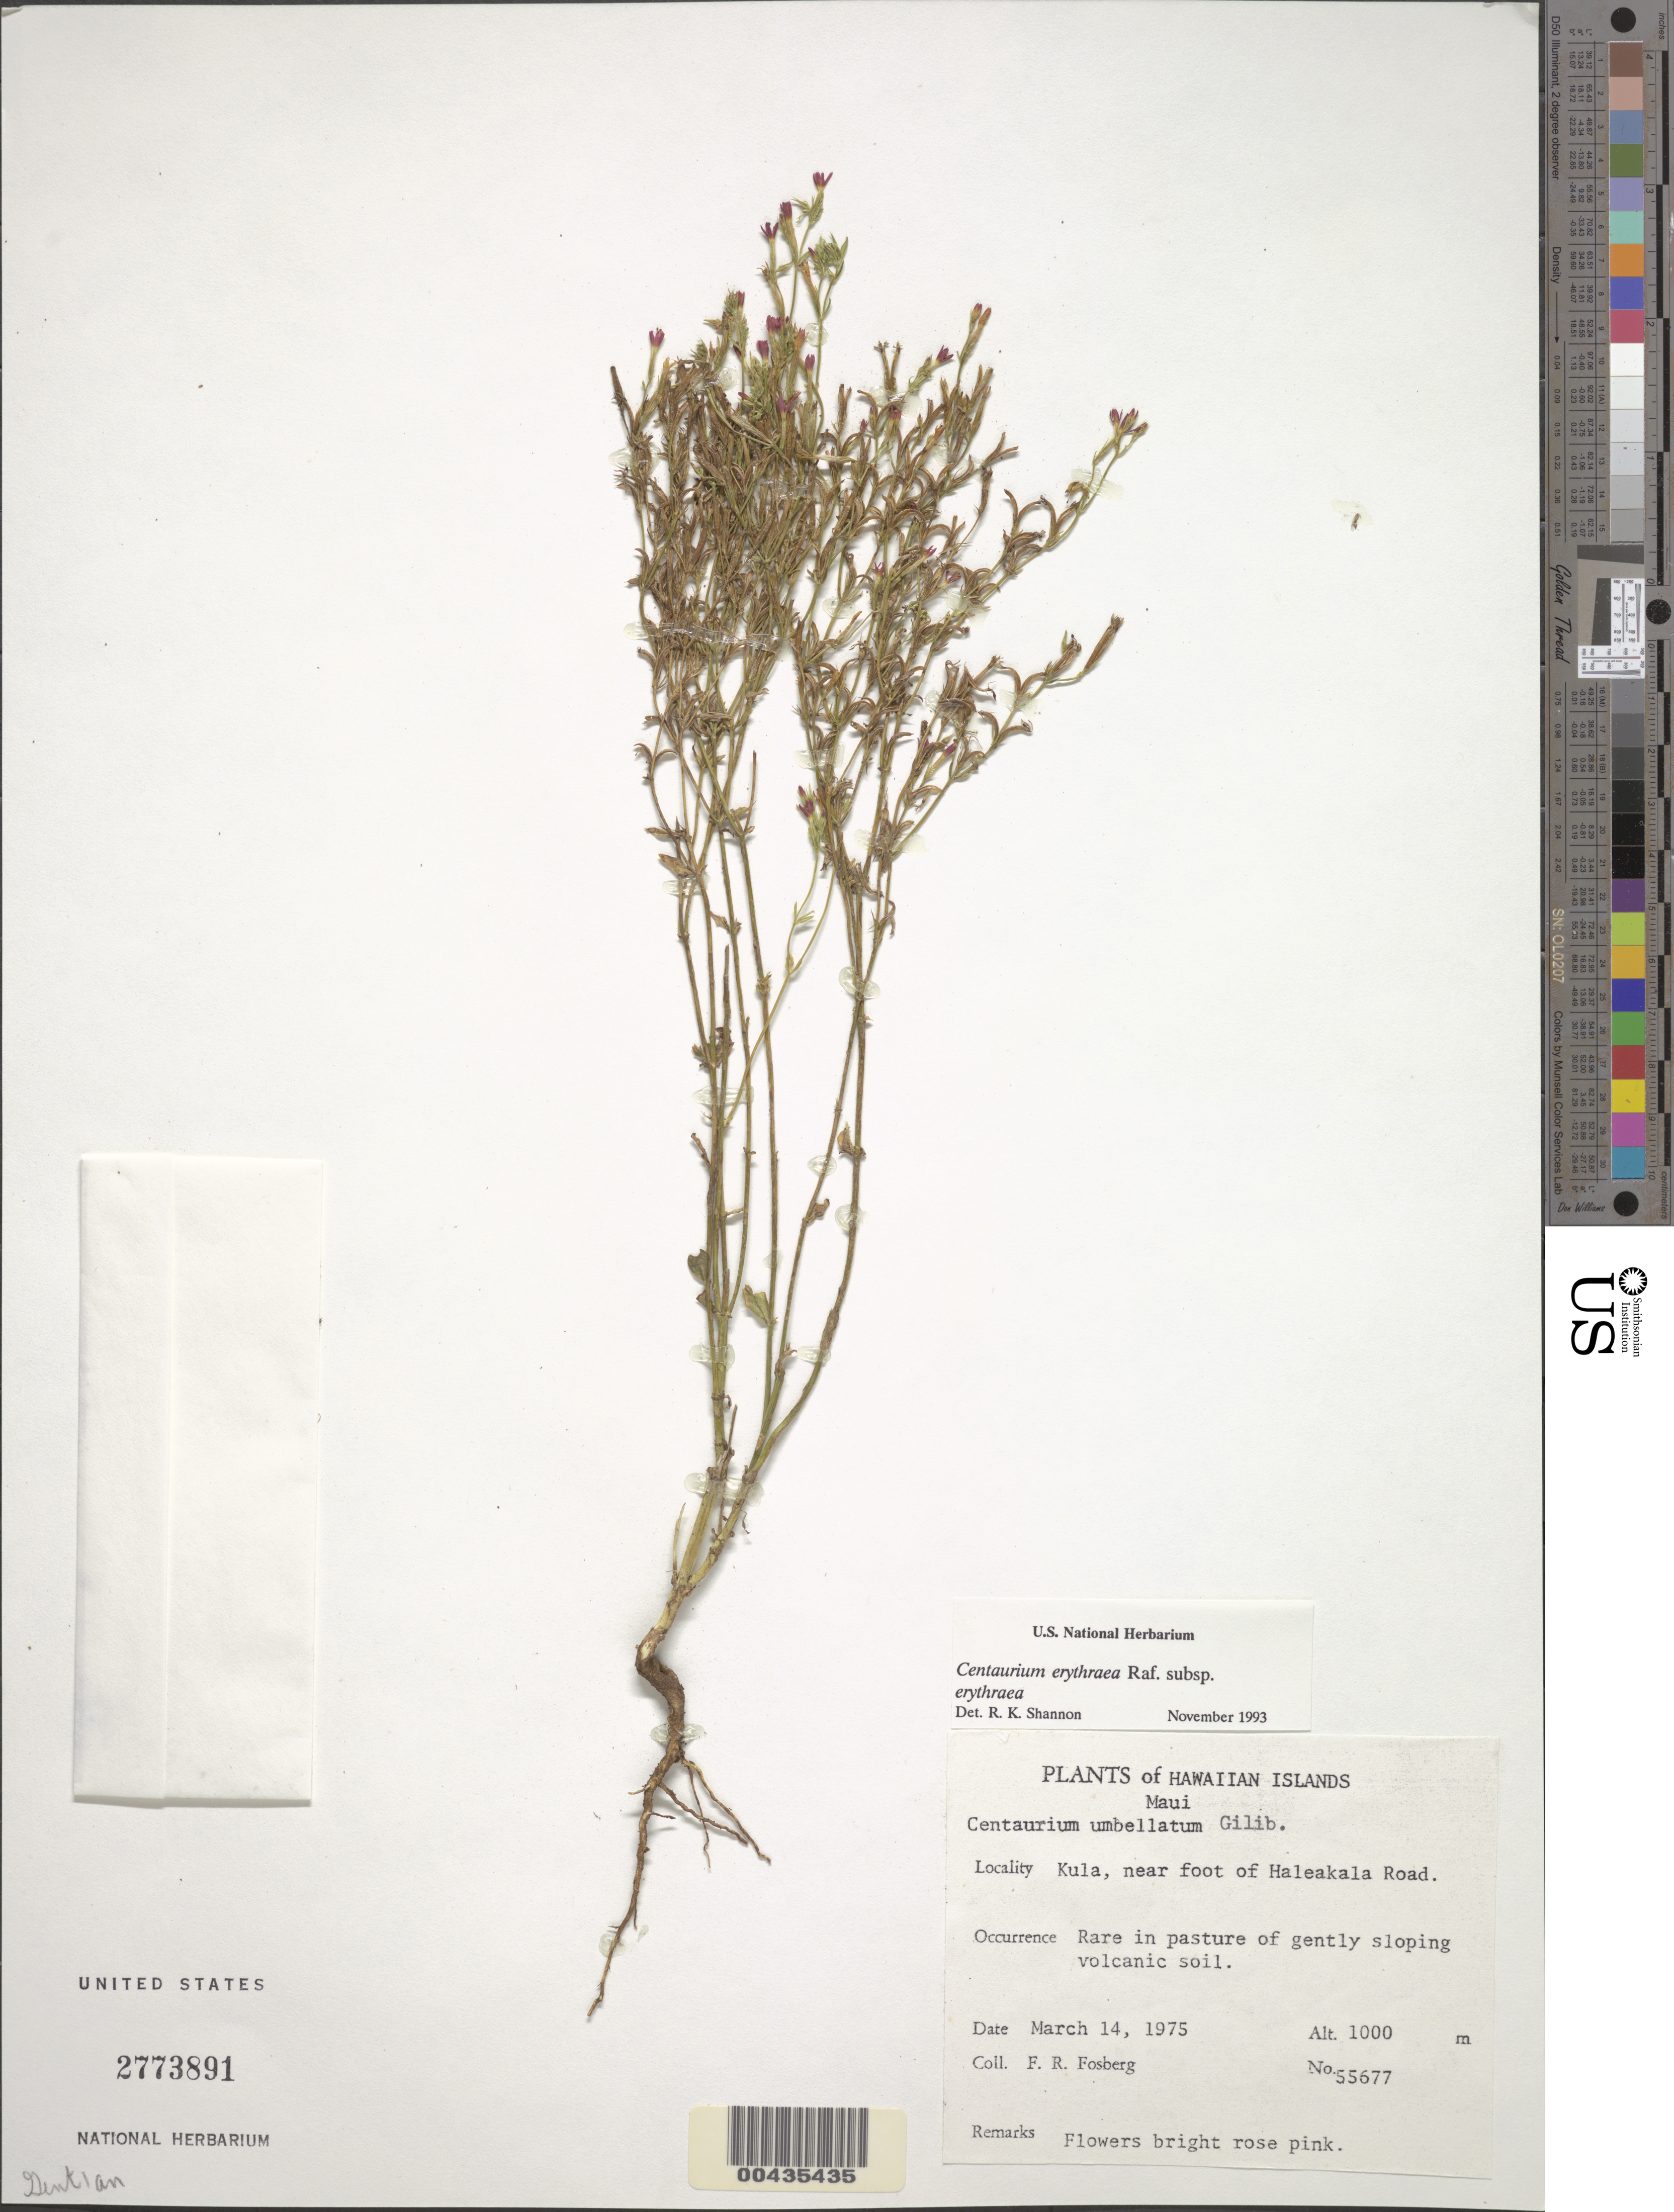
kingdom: Plantae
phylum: Tracheophyta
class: Magnoliopsida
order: Gentianales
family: Gentianaceae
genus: Centaurium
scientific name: Centaurium erythraea subsp. erythraea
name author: Rafn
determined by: Shannon, R. K., (UNITED STATES)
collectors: F. R. Fosberg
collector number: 55677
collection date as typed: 14 Mar 1975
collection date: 1975-03-14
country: United States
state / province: Hawaii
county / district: Maui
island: Maui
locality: Kula, near foot of Haleakala Road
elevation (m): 1000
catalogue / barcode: US 2773891